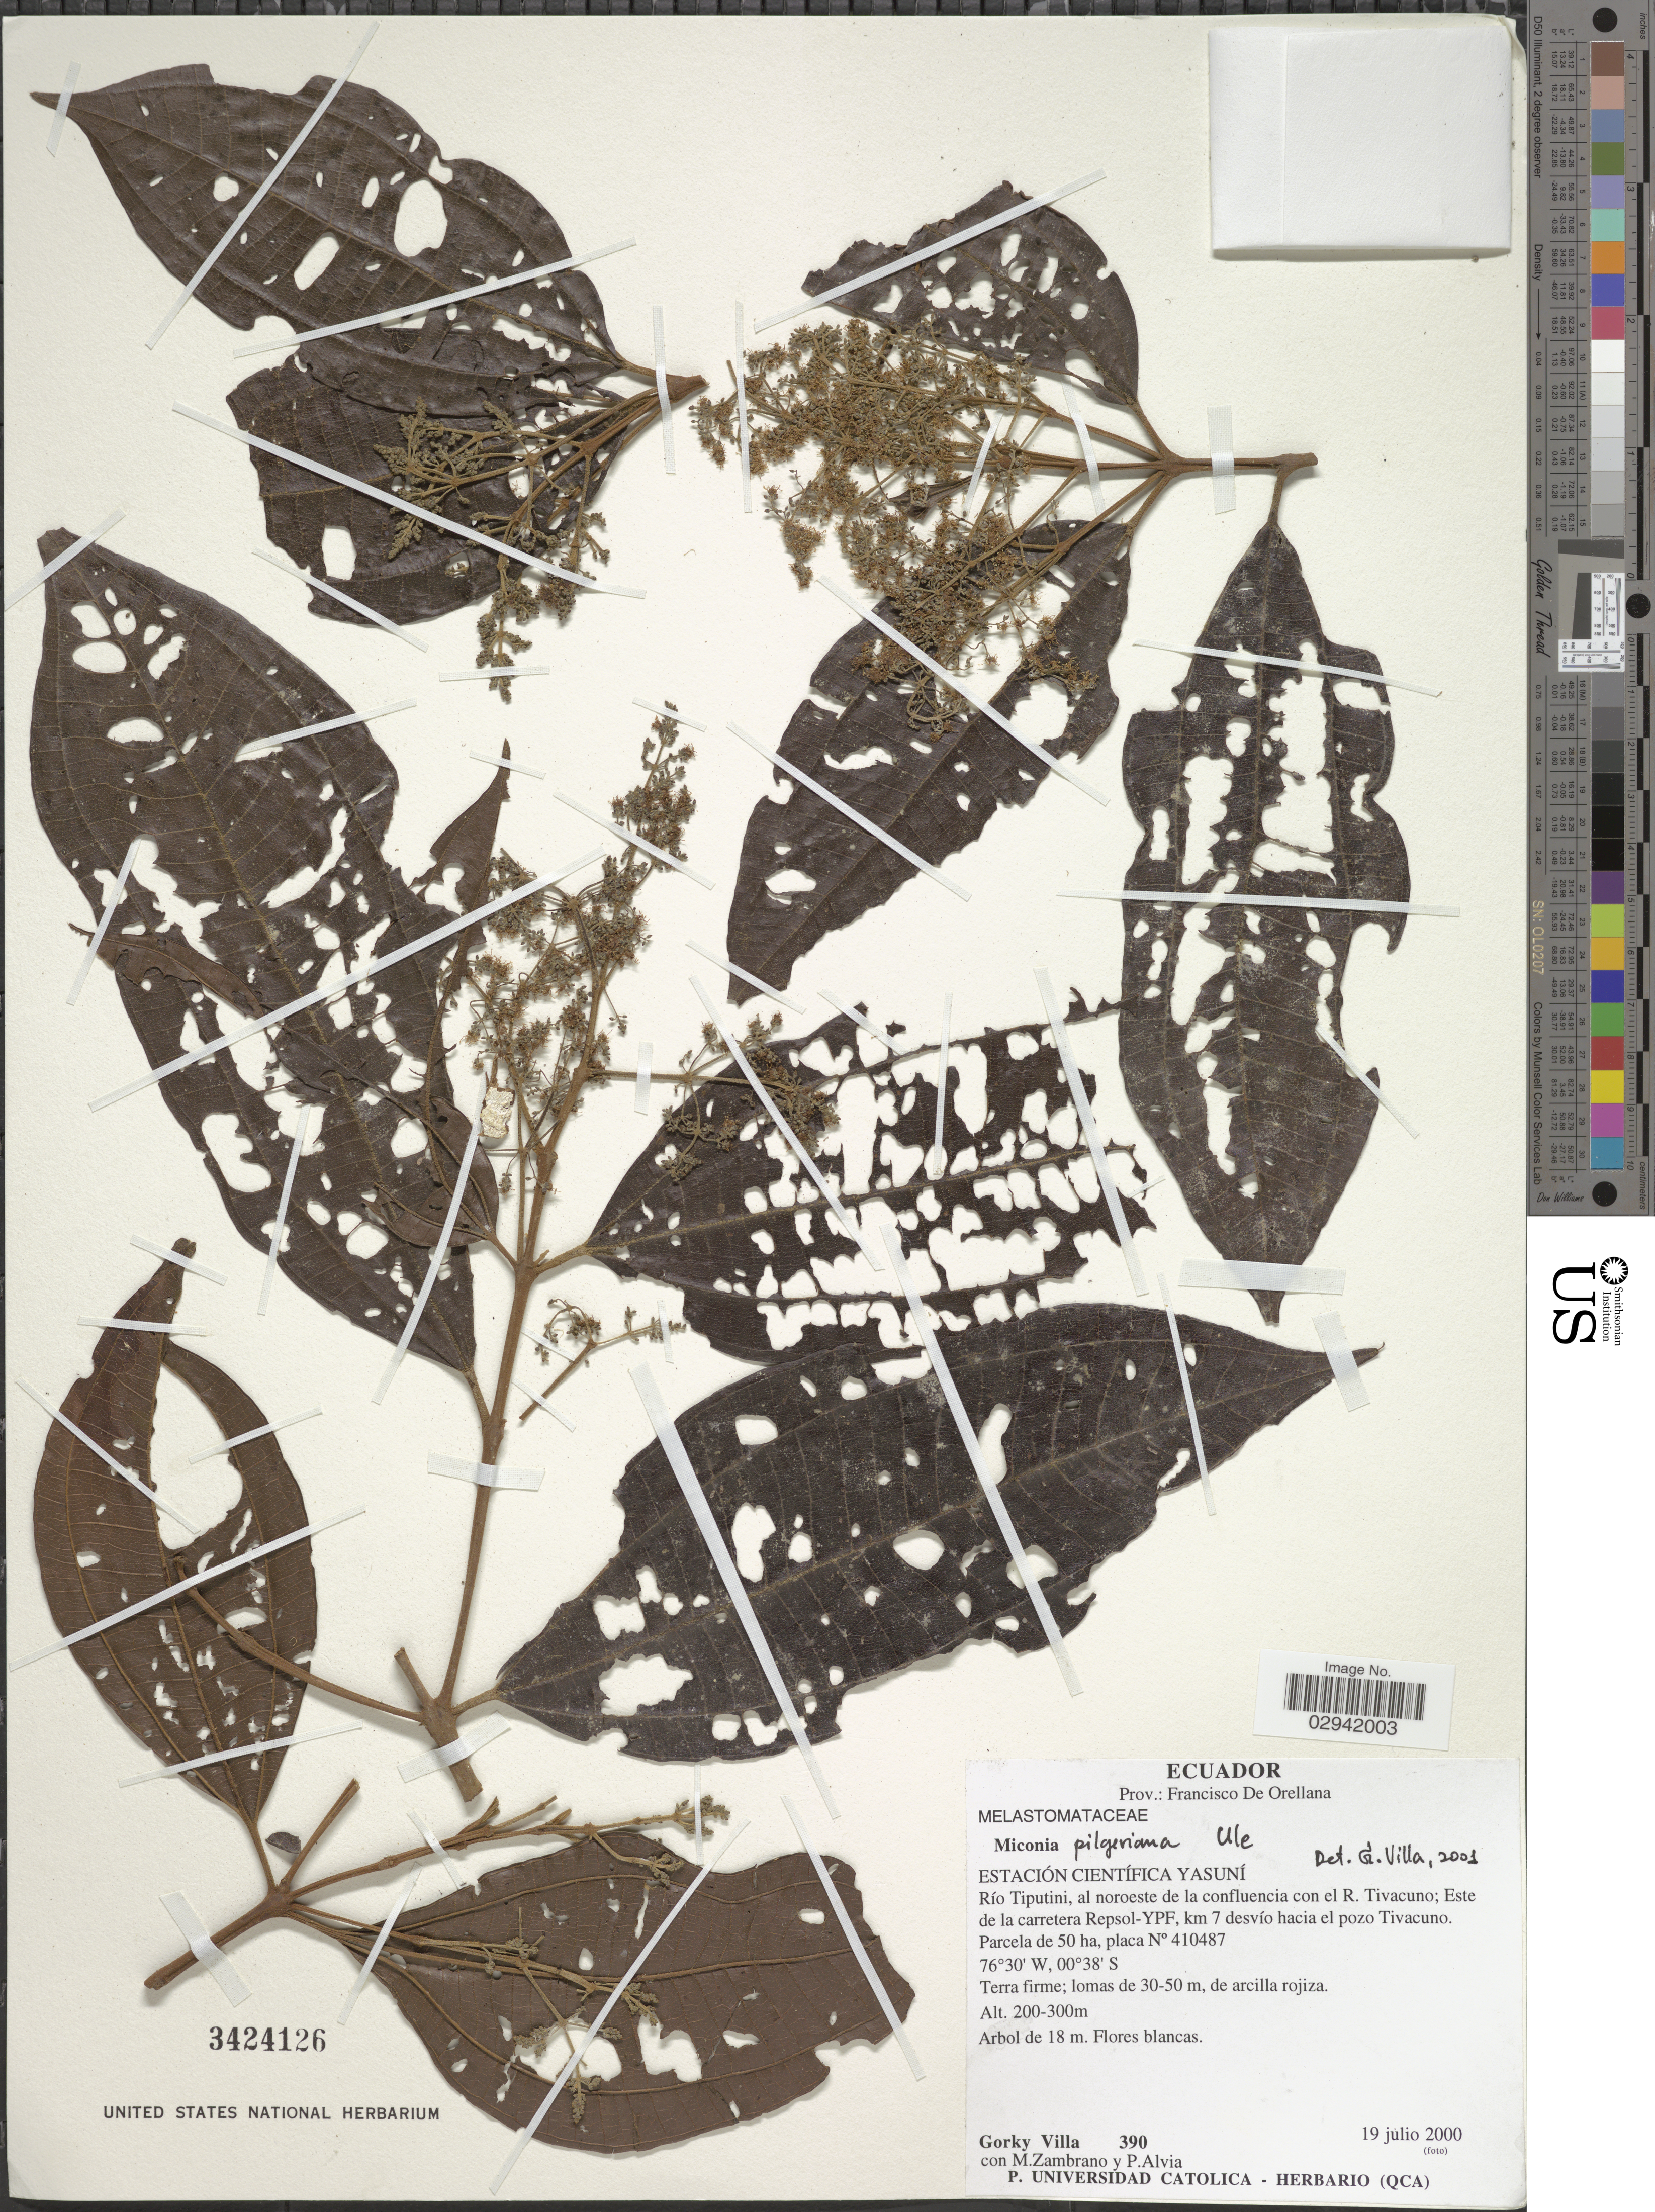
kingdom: Plantae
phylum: Tracheophyta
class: Magnoliopsida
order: Myrtales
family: Melastomataceae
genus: Miconia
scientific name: Miconia pilgeriana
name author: Ule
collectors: G. Villa, M. Zambrano & P. Alvia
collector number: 390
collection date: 2000-07-19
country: Ecuador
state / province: Orellana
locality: Prov.: Francisco De Orellana. Río Tiputini, al noroeste de la confluencia con el R. Tivacuno; Este de la carretera Repsol-YPF, km 7 desvío hacia el pozo Tivacuno. Parcela de 50 ha, placa No 41087.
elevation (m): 200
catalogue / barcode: US 3424126